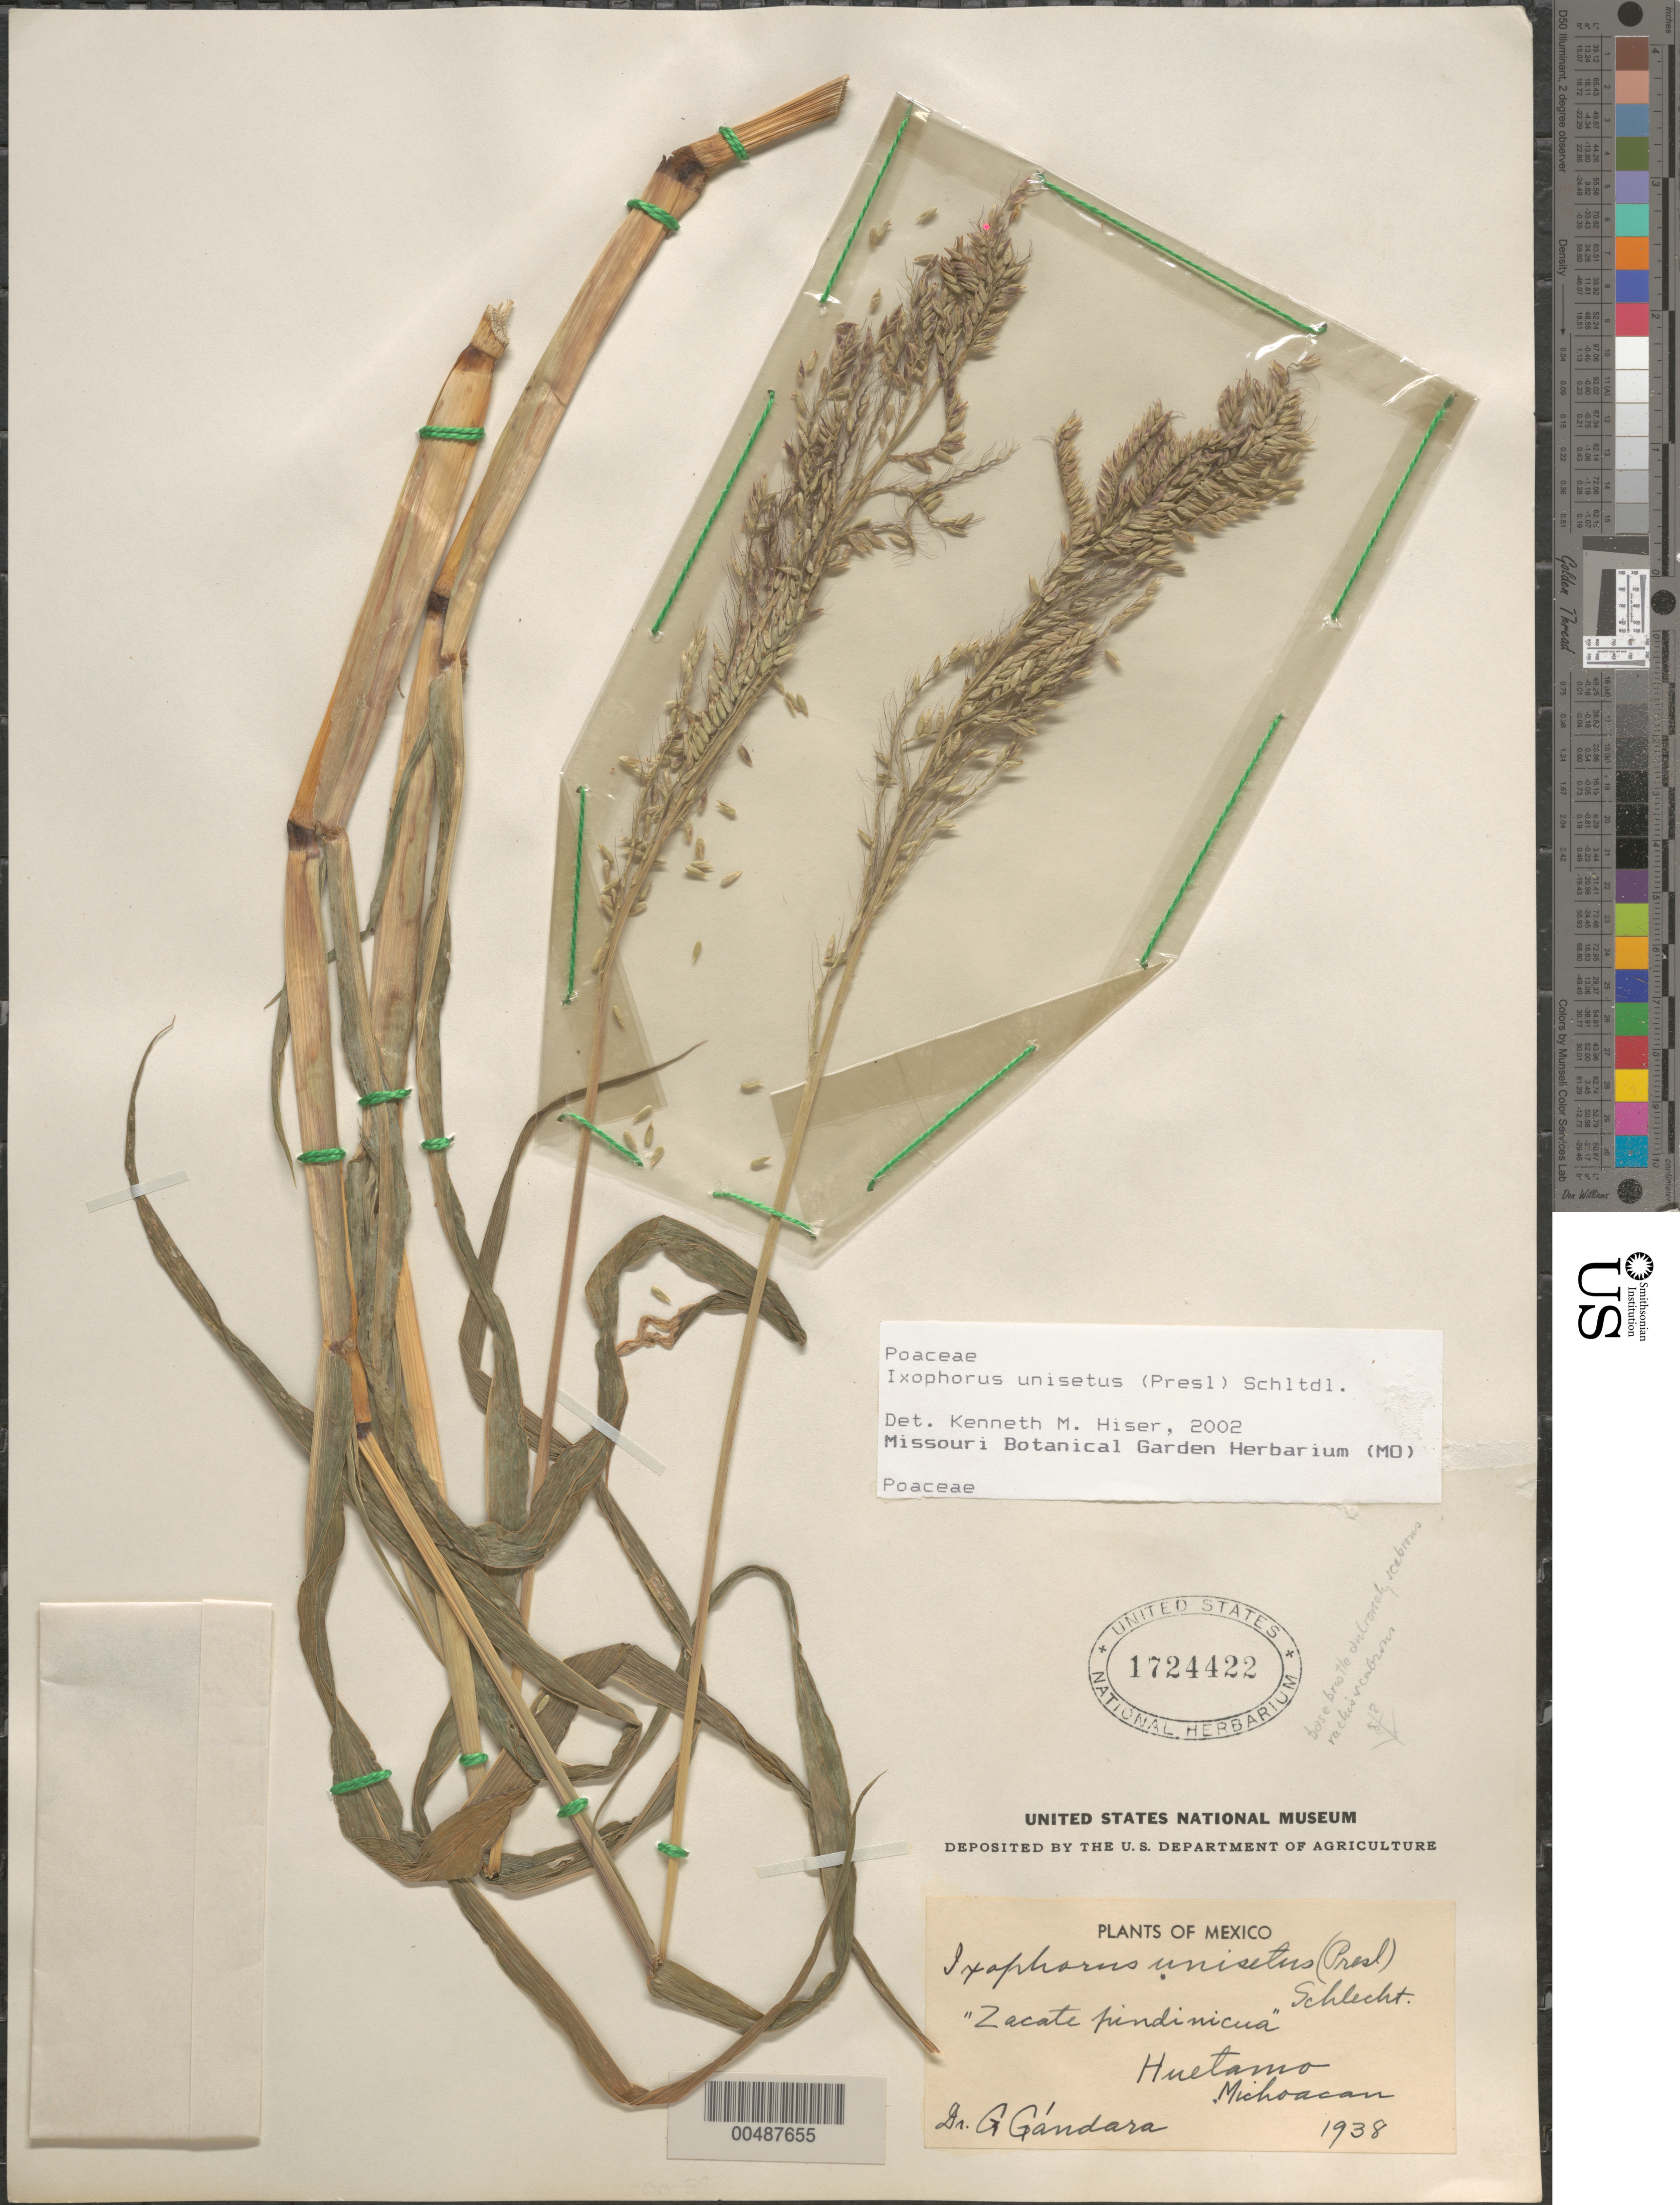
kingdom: Plantae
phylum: Tracheophyta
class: Liliopsida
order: Poales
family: Poaceae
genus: Ixophorus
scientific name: Ixophorus unisetus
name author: (J. Presl) Schltdl.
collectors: G. G ndara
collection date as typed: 1938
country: Mexico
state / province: Michoacán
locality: Huetamo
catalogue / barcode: US 1724422